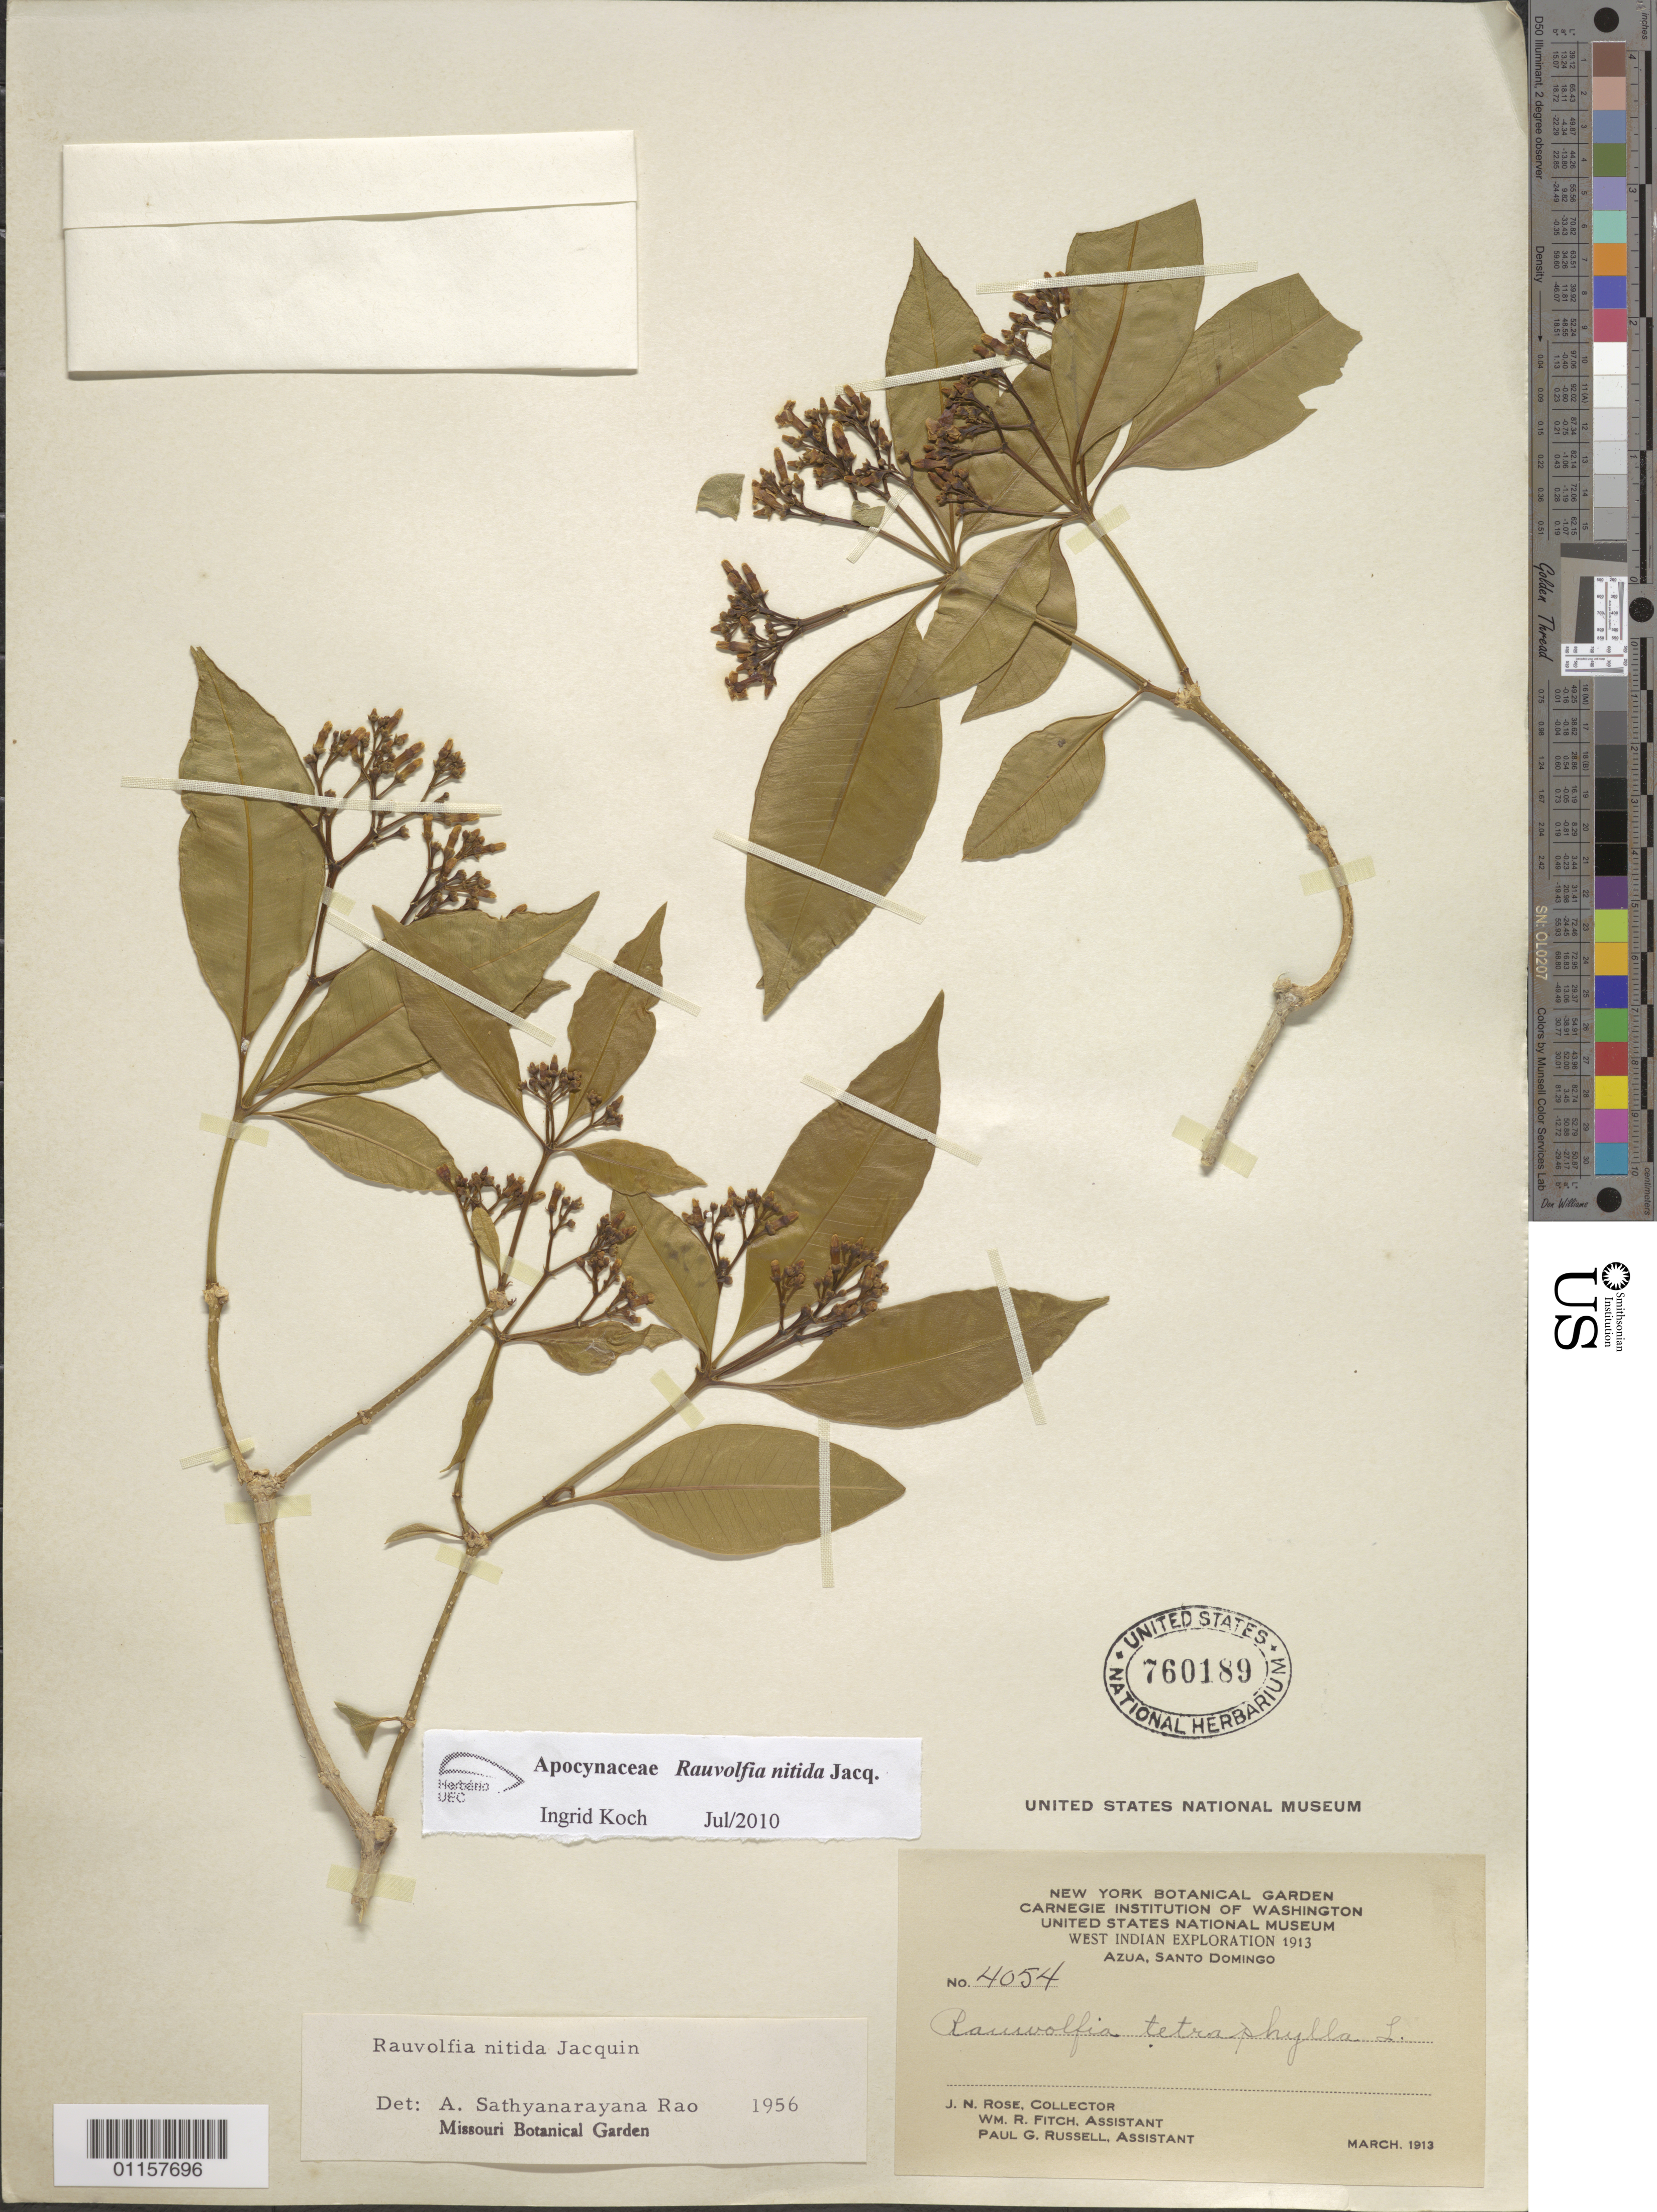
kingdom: Plantae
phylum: Tracheophyta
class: Magnoliopsida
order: Gentianales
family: Apocynaceae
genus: Rauvolfia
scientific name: Rauvolfia nitida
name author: Jacq.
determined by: Koch, I.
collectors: J. N. Rose, W. R. Fitch & P. G. Russell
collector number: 4054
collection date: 1913-03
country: Dominican Republic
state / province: Azua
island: Hispaniola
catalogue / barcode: US 760189